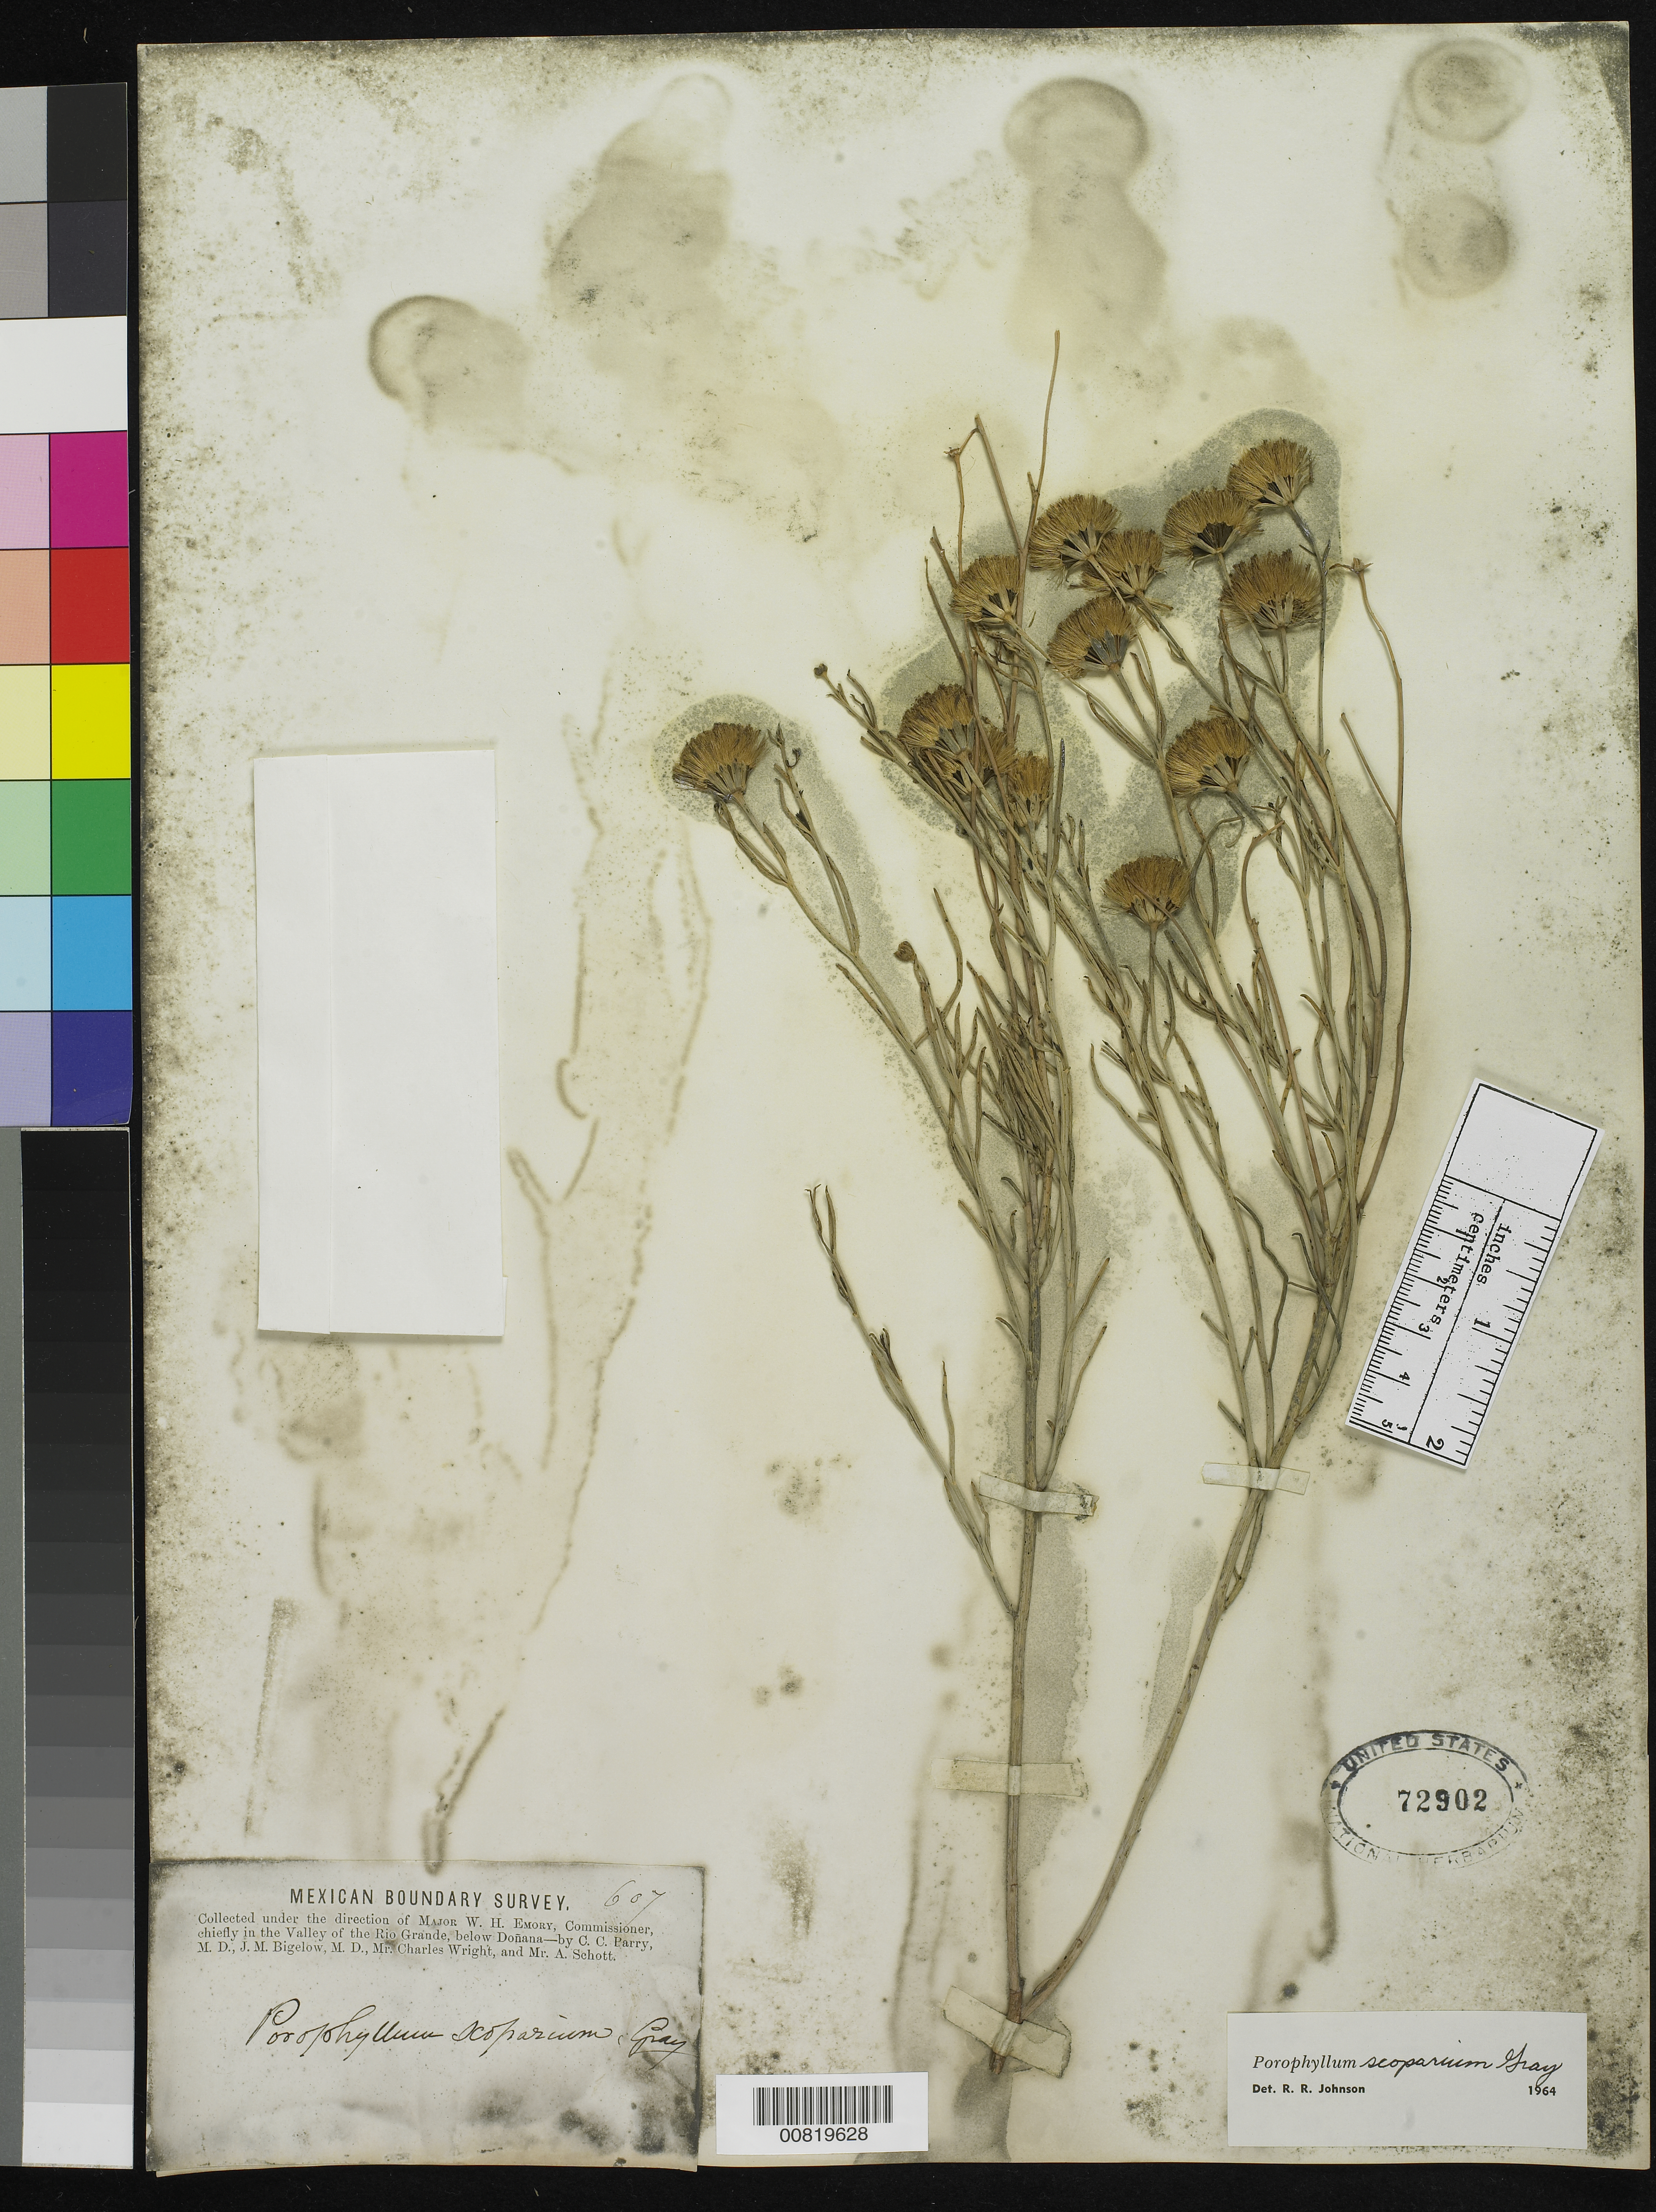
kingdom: Plantae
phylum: Tracheophyta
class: Magnoliopsida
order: Asterales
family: Asteraceae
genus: Porophyllum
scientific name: Porophyllum scoparium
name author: A. Gray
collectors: C. C. Parry, J. M. Bigelow, C. Wright & A. C. V. Schott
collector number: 607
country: United States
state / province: New Mexico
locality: Valley of the Rio Grande, below Doñana, New Mexico.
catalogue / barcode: US 72902